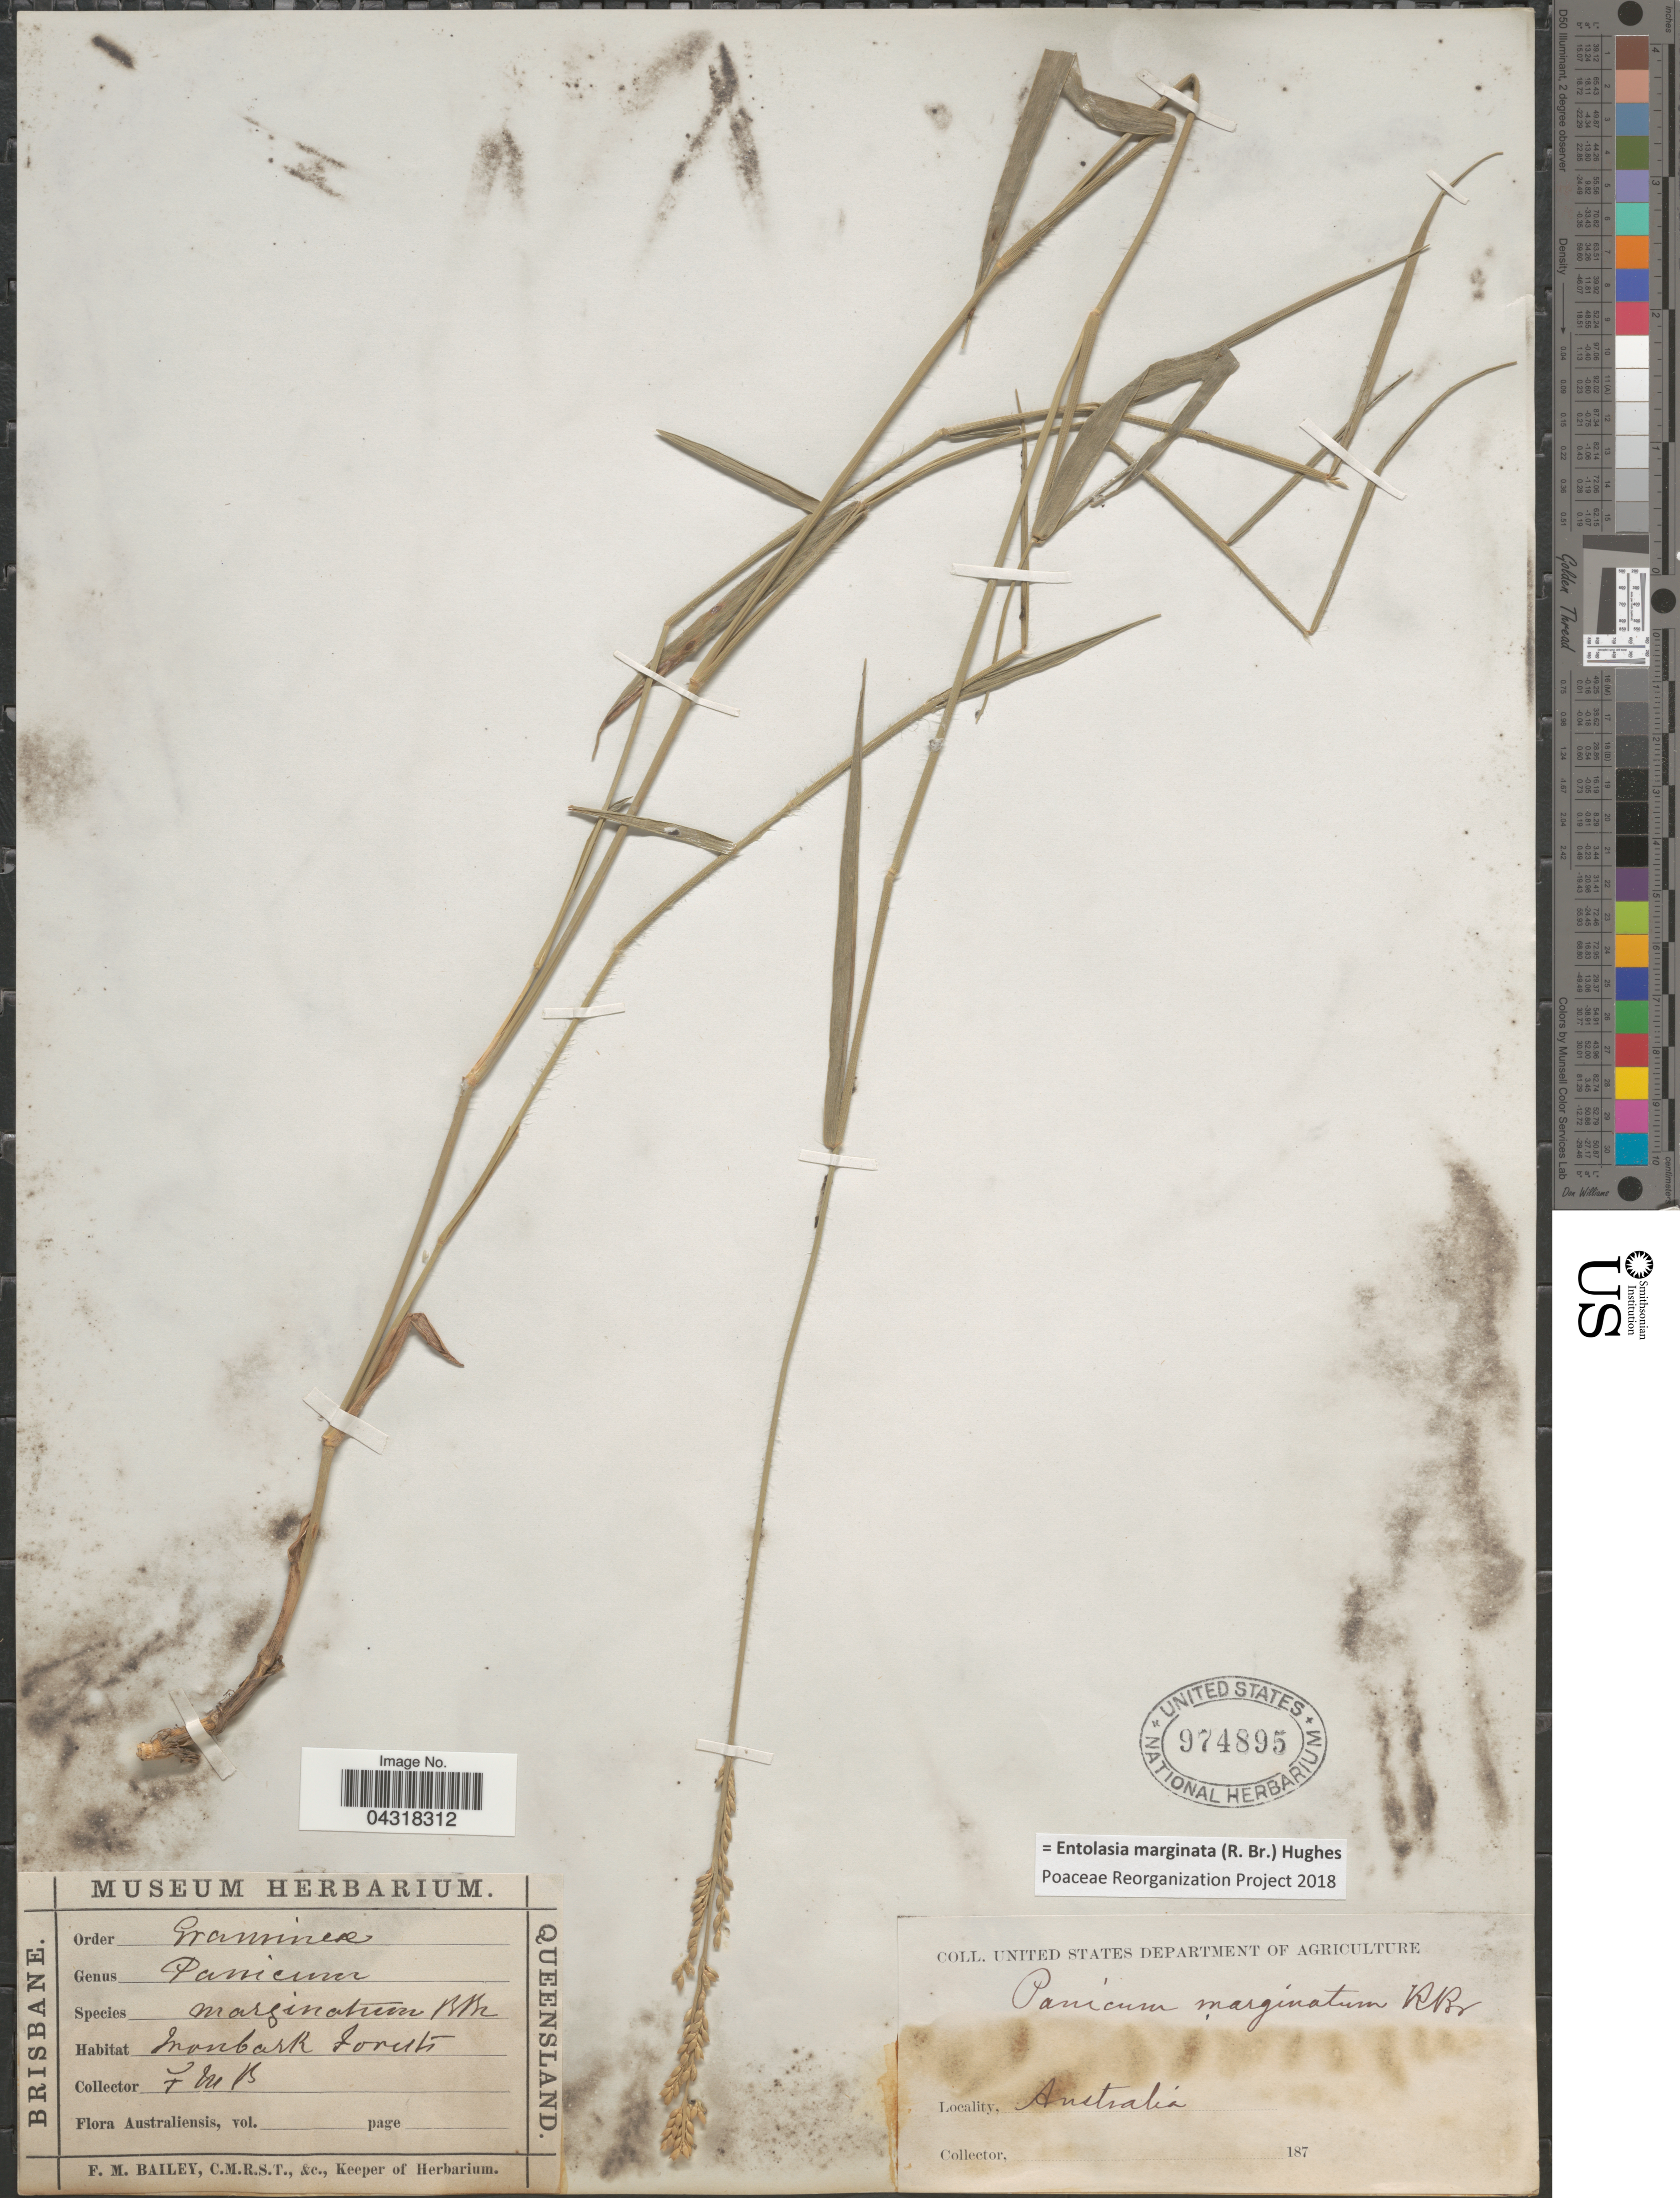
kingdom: Plantae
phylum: Tracheophyta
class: Liliopsida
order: Poales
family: Poaceae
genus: Entolasia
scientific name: Entolasia marginata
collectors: F. M. Bailey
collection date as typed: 187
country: Australia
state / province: Queensland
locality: Morbank Forests.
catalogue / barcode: US 974895